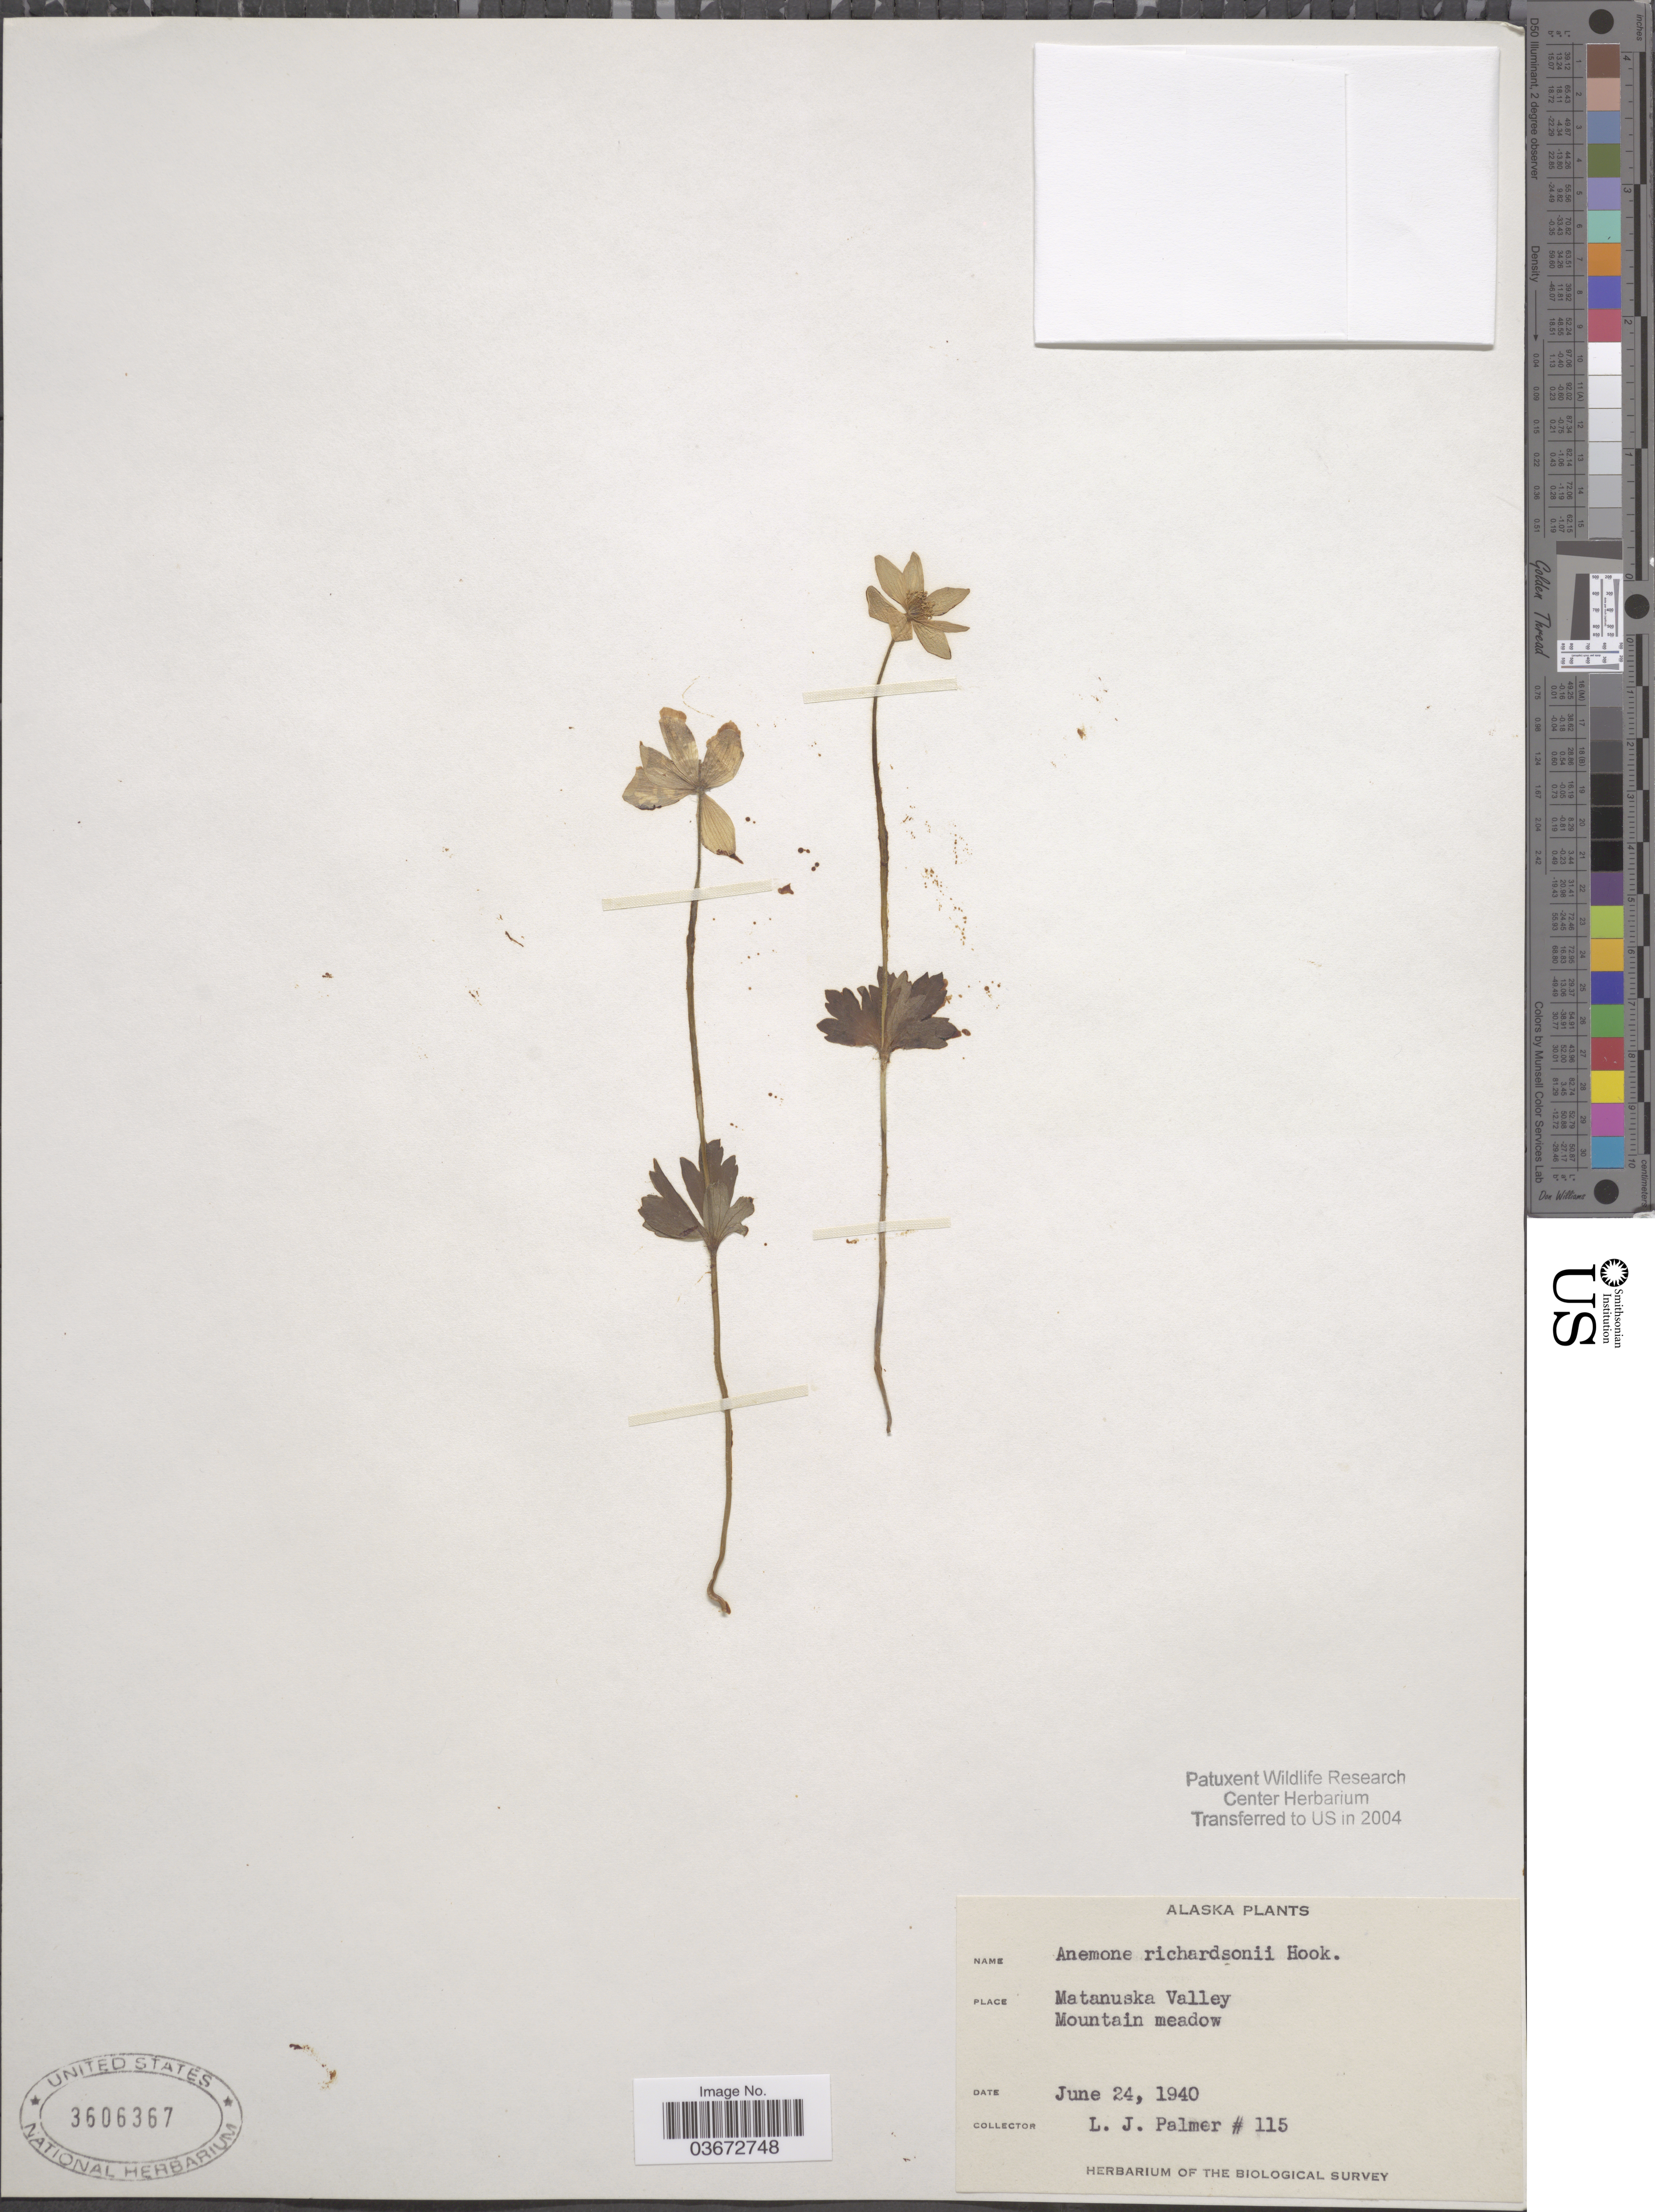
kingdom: Plantae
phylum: Tracheophyta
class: Magnoliopsida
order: Ranunculales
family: Ranunculaceae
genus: Anemone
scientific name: Anemone richardsonii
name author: Hook.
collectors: L. J. Palmer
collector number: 115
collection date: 1940-06-24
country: United States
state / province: Alaska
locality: Matanuska Valley. Mountain meadow.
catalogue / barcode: US 3606367